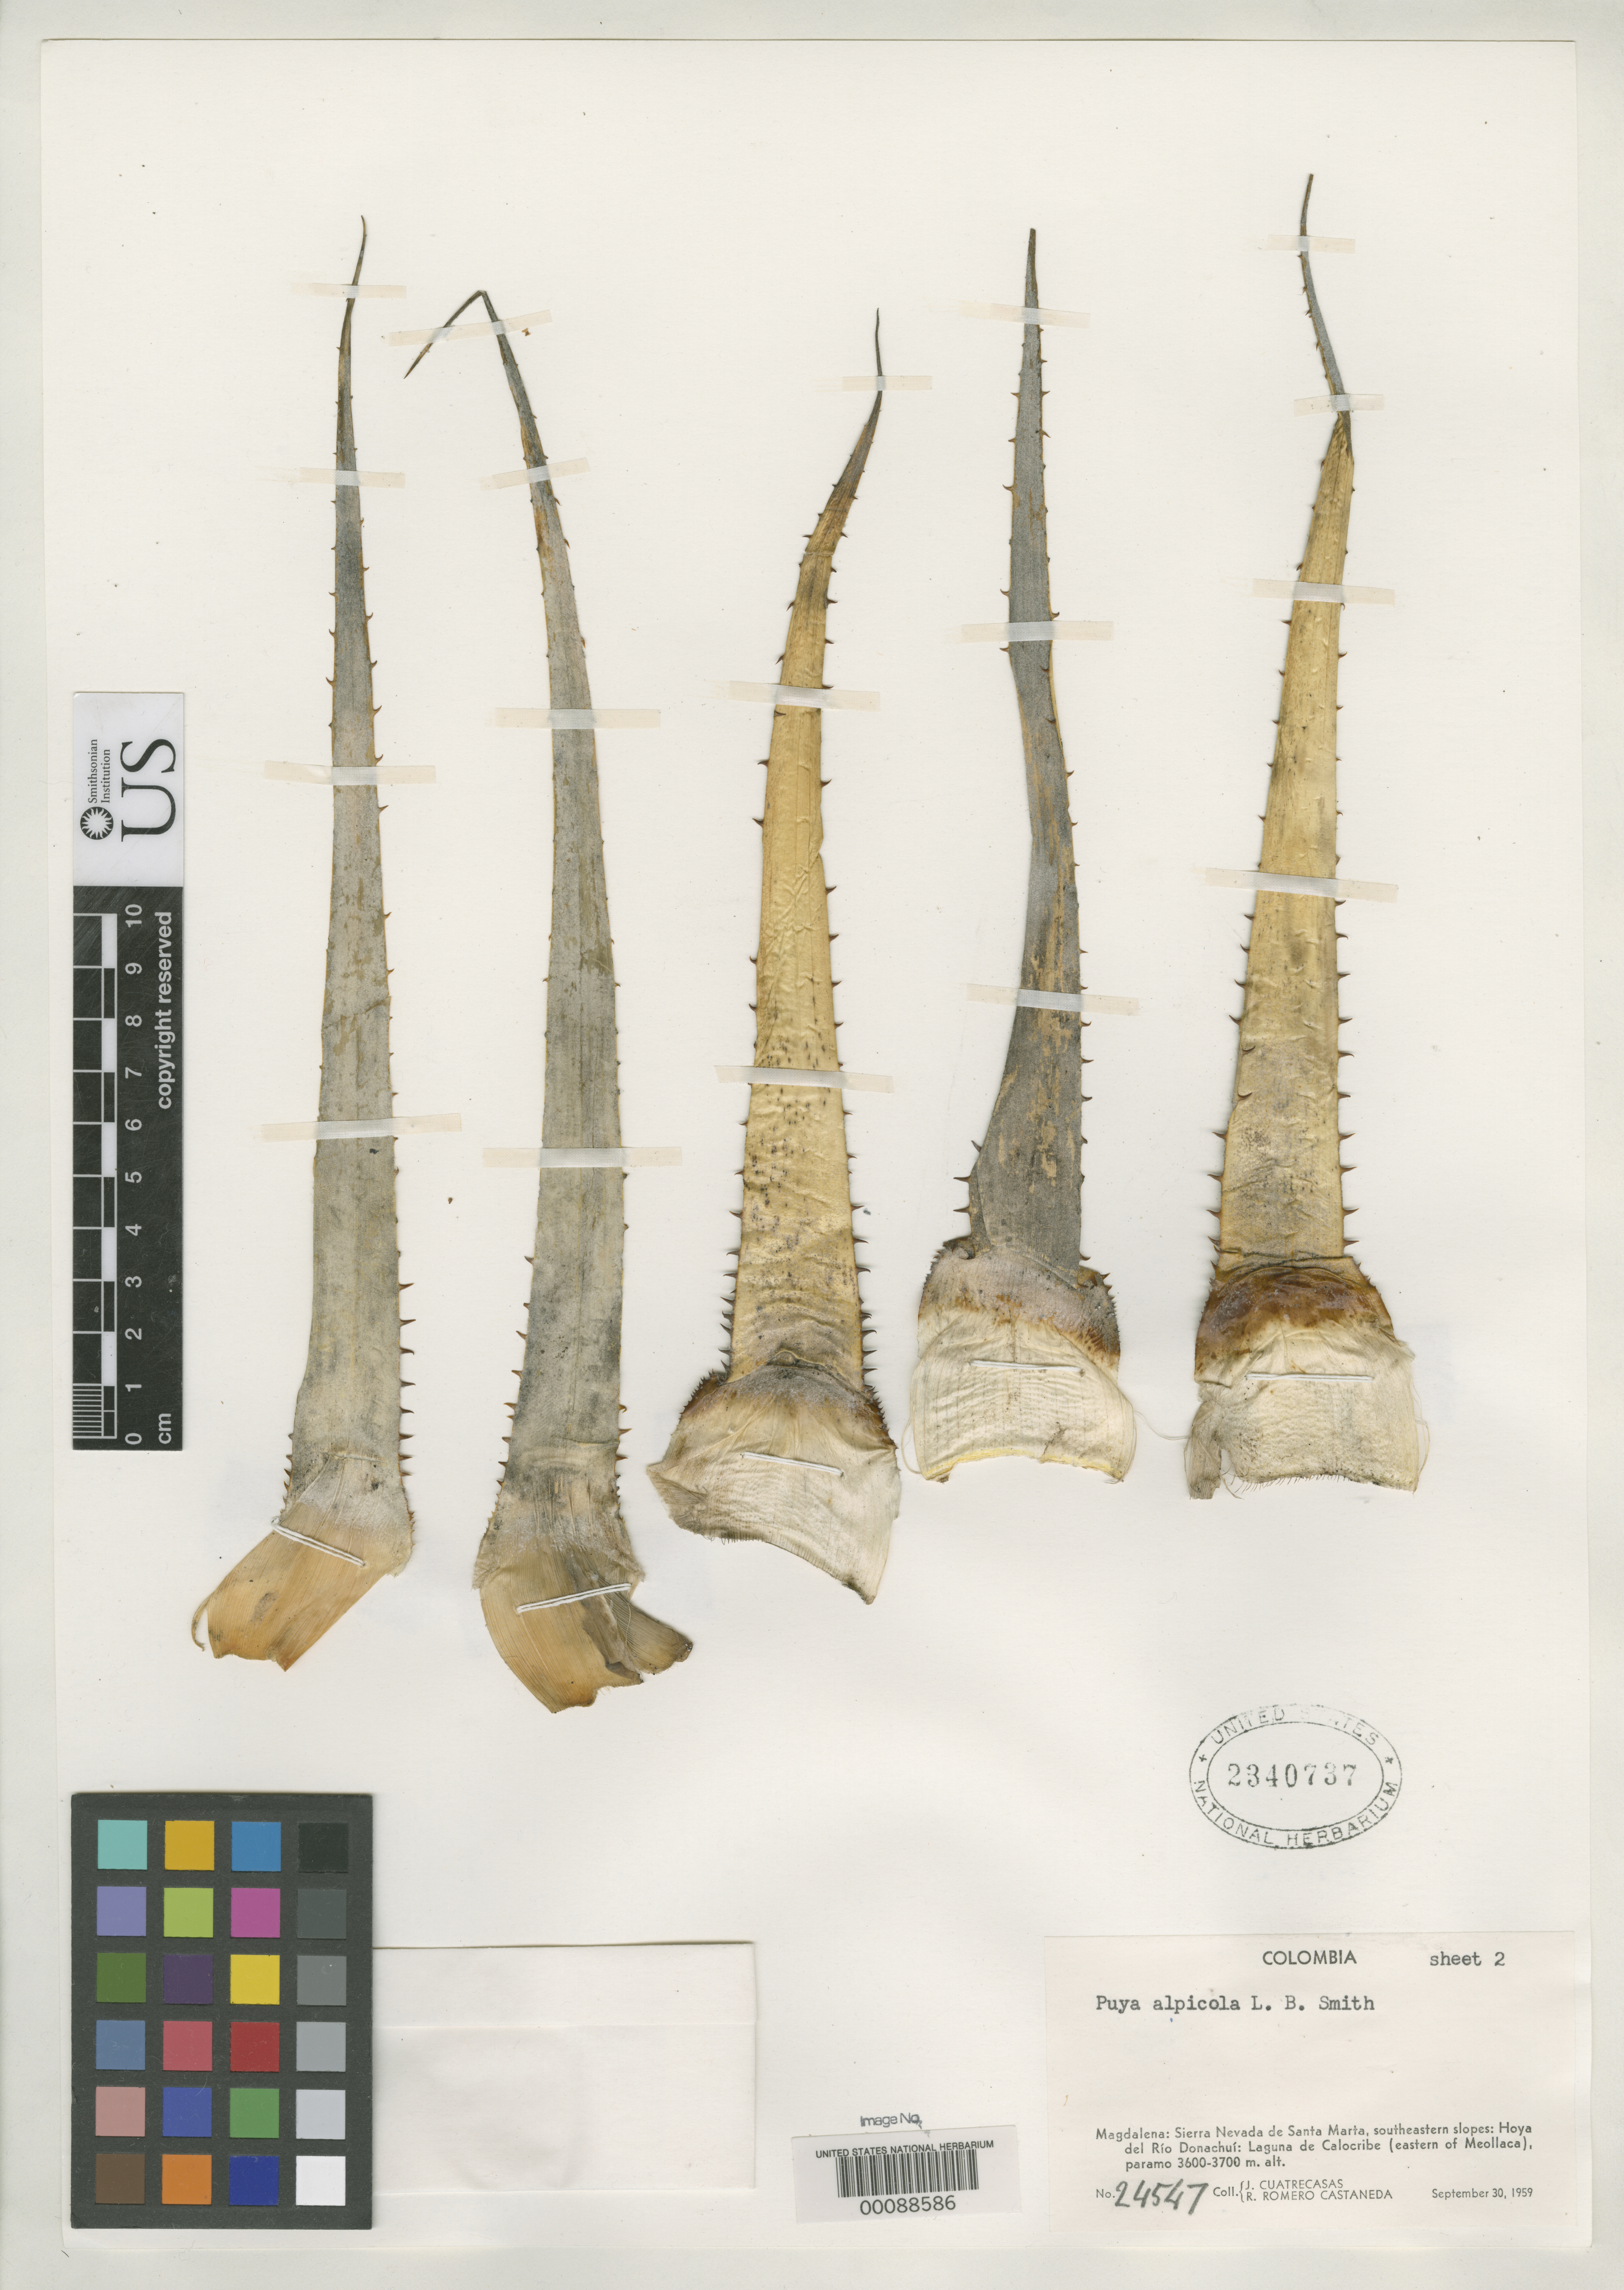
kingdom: Plantae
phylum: Tracheophyta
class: Liliopsida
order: Poales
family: Bromeliaceae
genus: Puya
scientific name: Puya alpicola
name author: L.B. Sm.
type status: Holotype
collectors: J. Cuatrecasas & R. Romero Castañeda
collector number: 24547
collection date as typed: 30 Sep 1959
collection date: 1959-09-30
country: Colombia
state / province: Magdalena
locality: Sierra Nevada de Santa Marta, Hoya del Rio Donachui.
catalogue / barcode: US 2340737